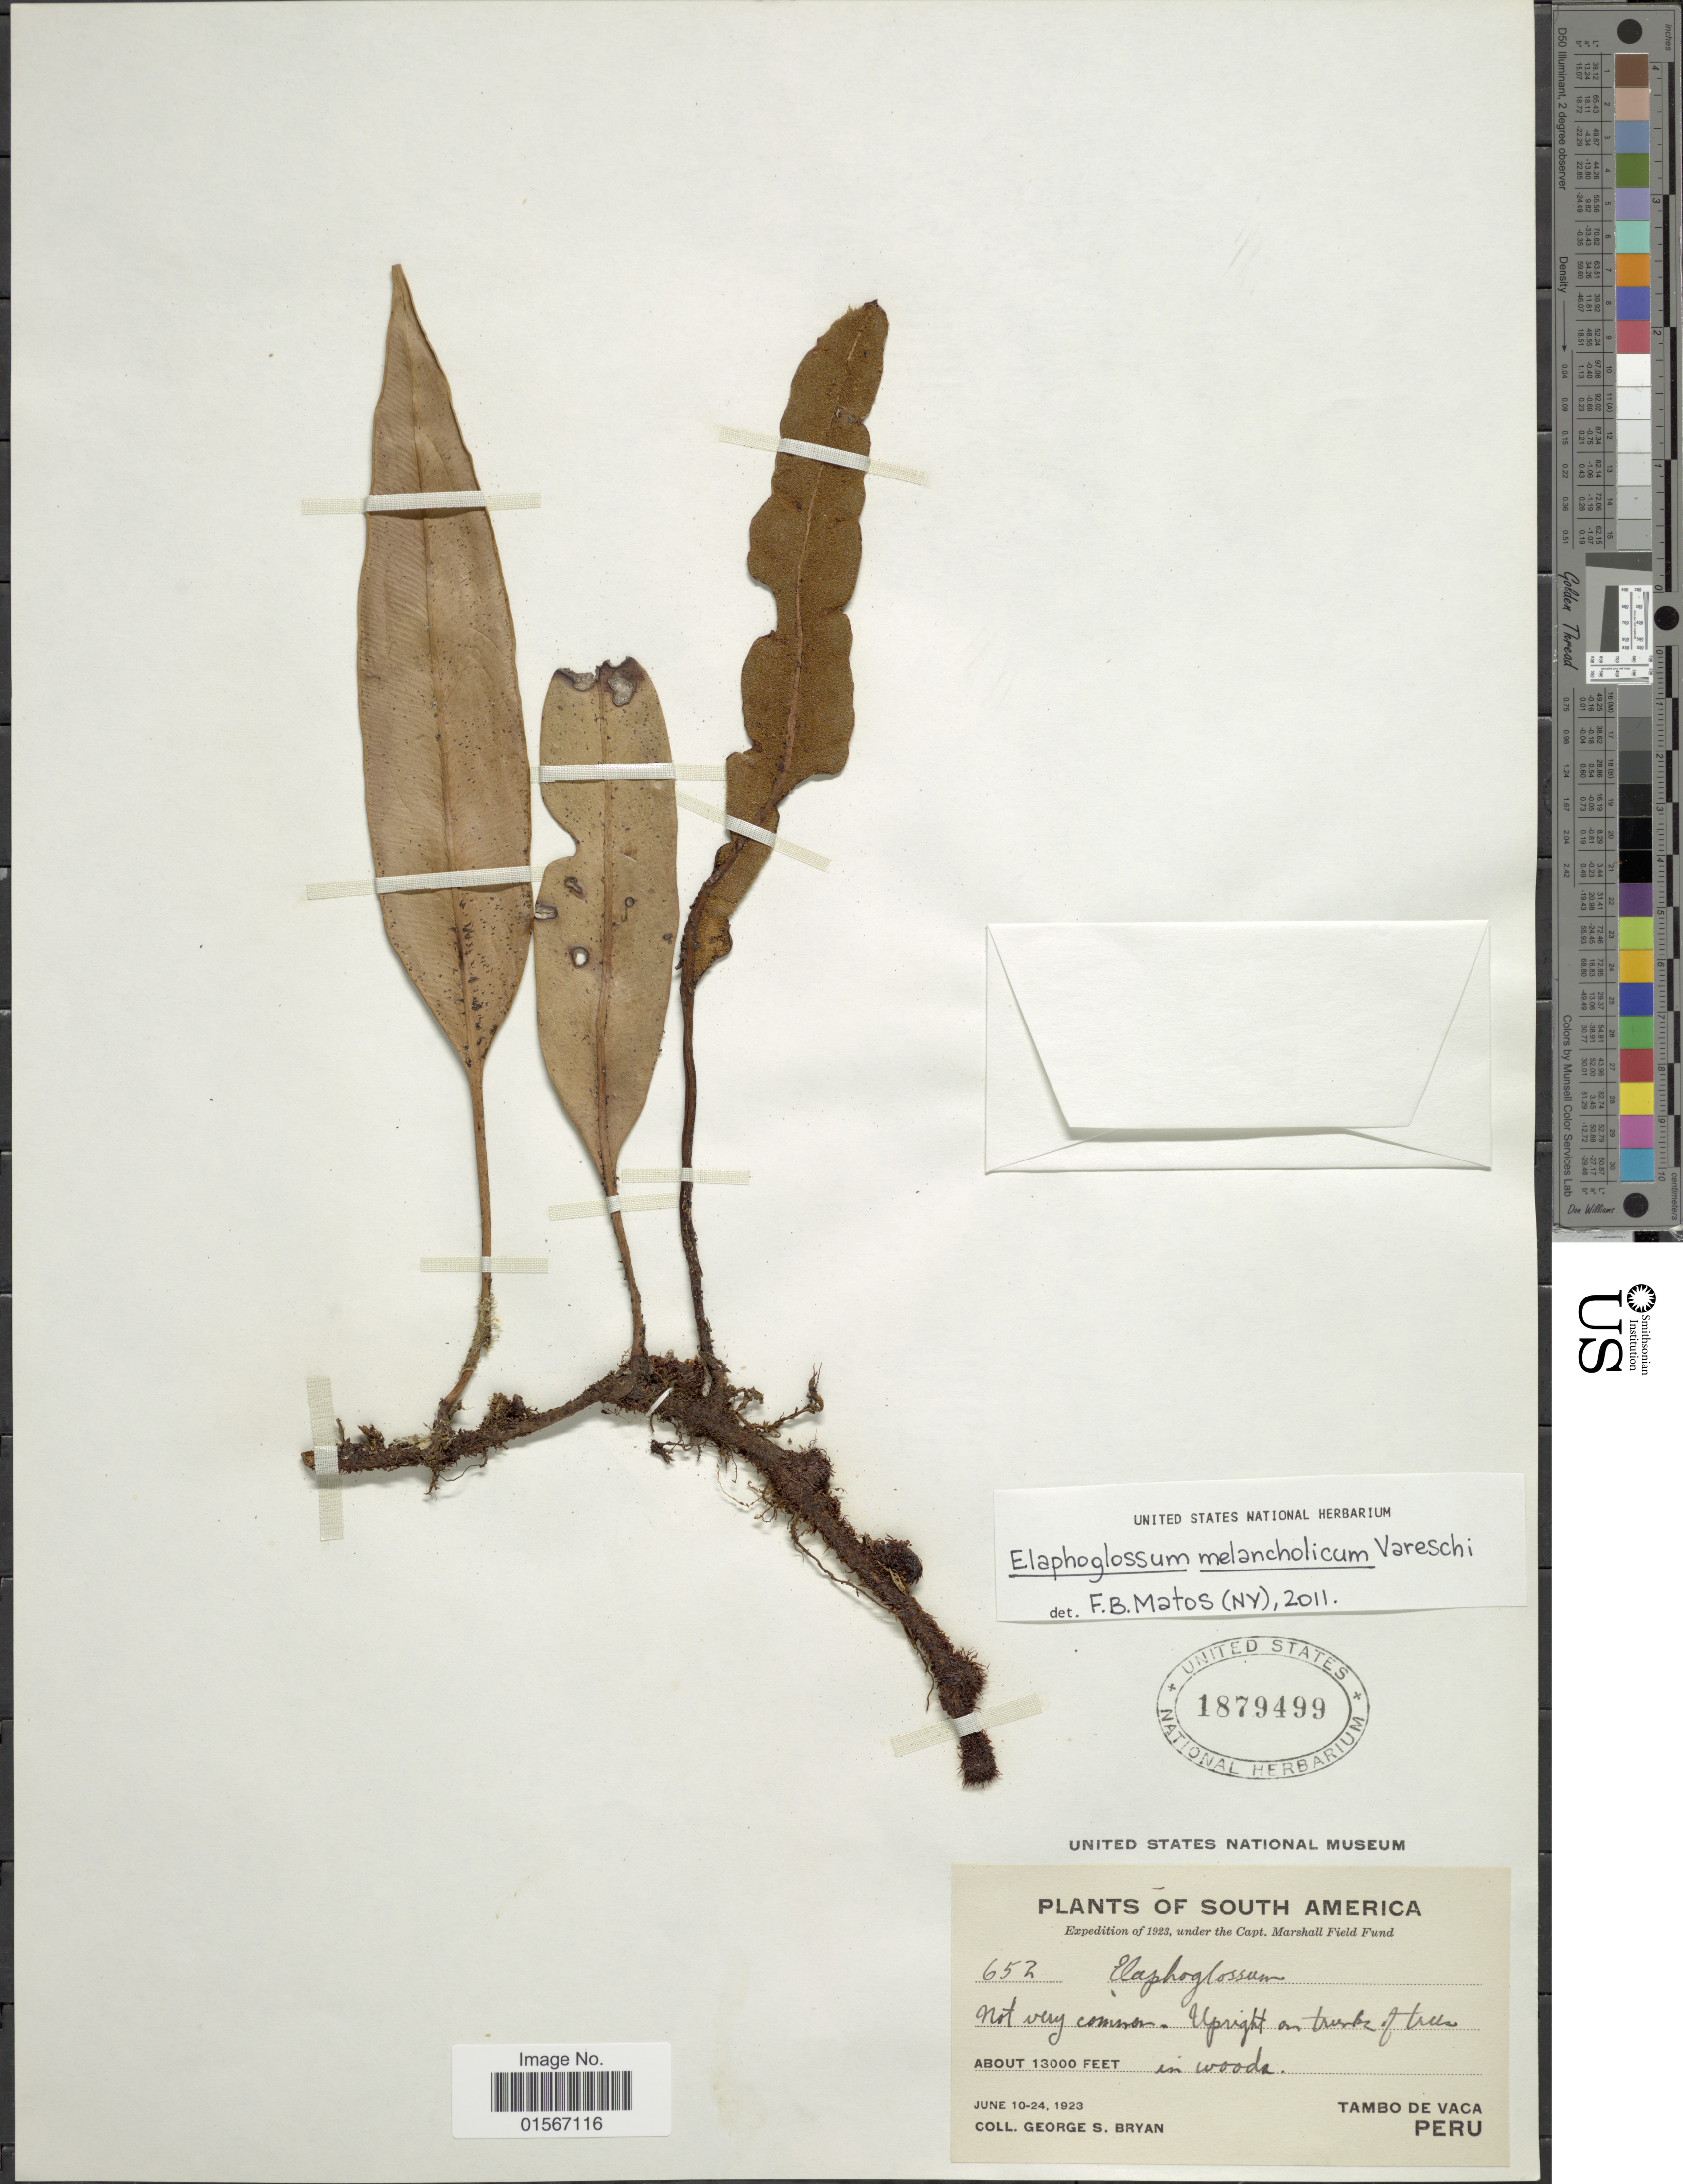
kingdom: Plantae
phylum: Tracheophyta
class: Polypodiopsida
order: Polypodiales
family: Dryopteridaceae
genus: Elaphoglossum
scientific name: Elaphoglossum melancholicum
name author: Vareschi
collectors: G. S. Bryan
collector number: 652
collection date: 1923-06-10/1923-06-24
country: Peru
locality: Tambo de Vaca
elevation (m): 3962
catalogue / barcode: US 1879499